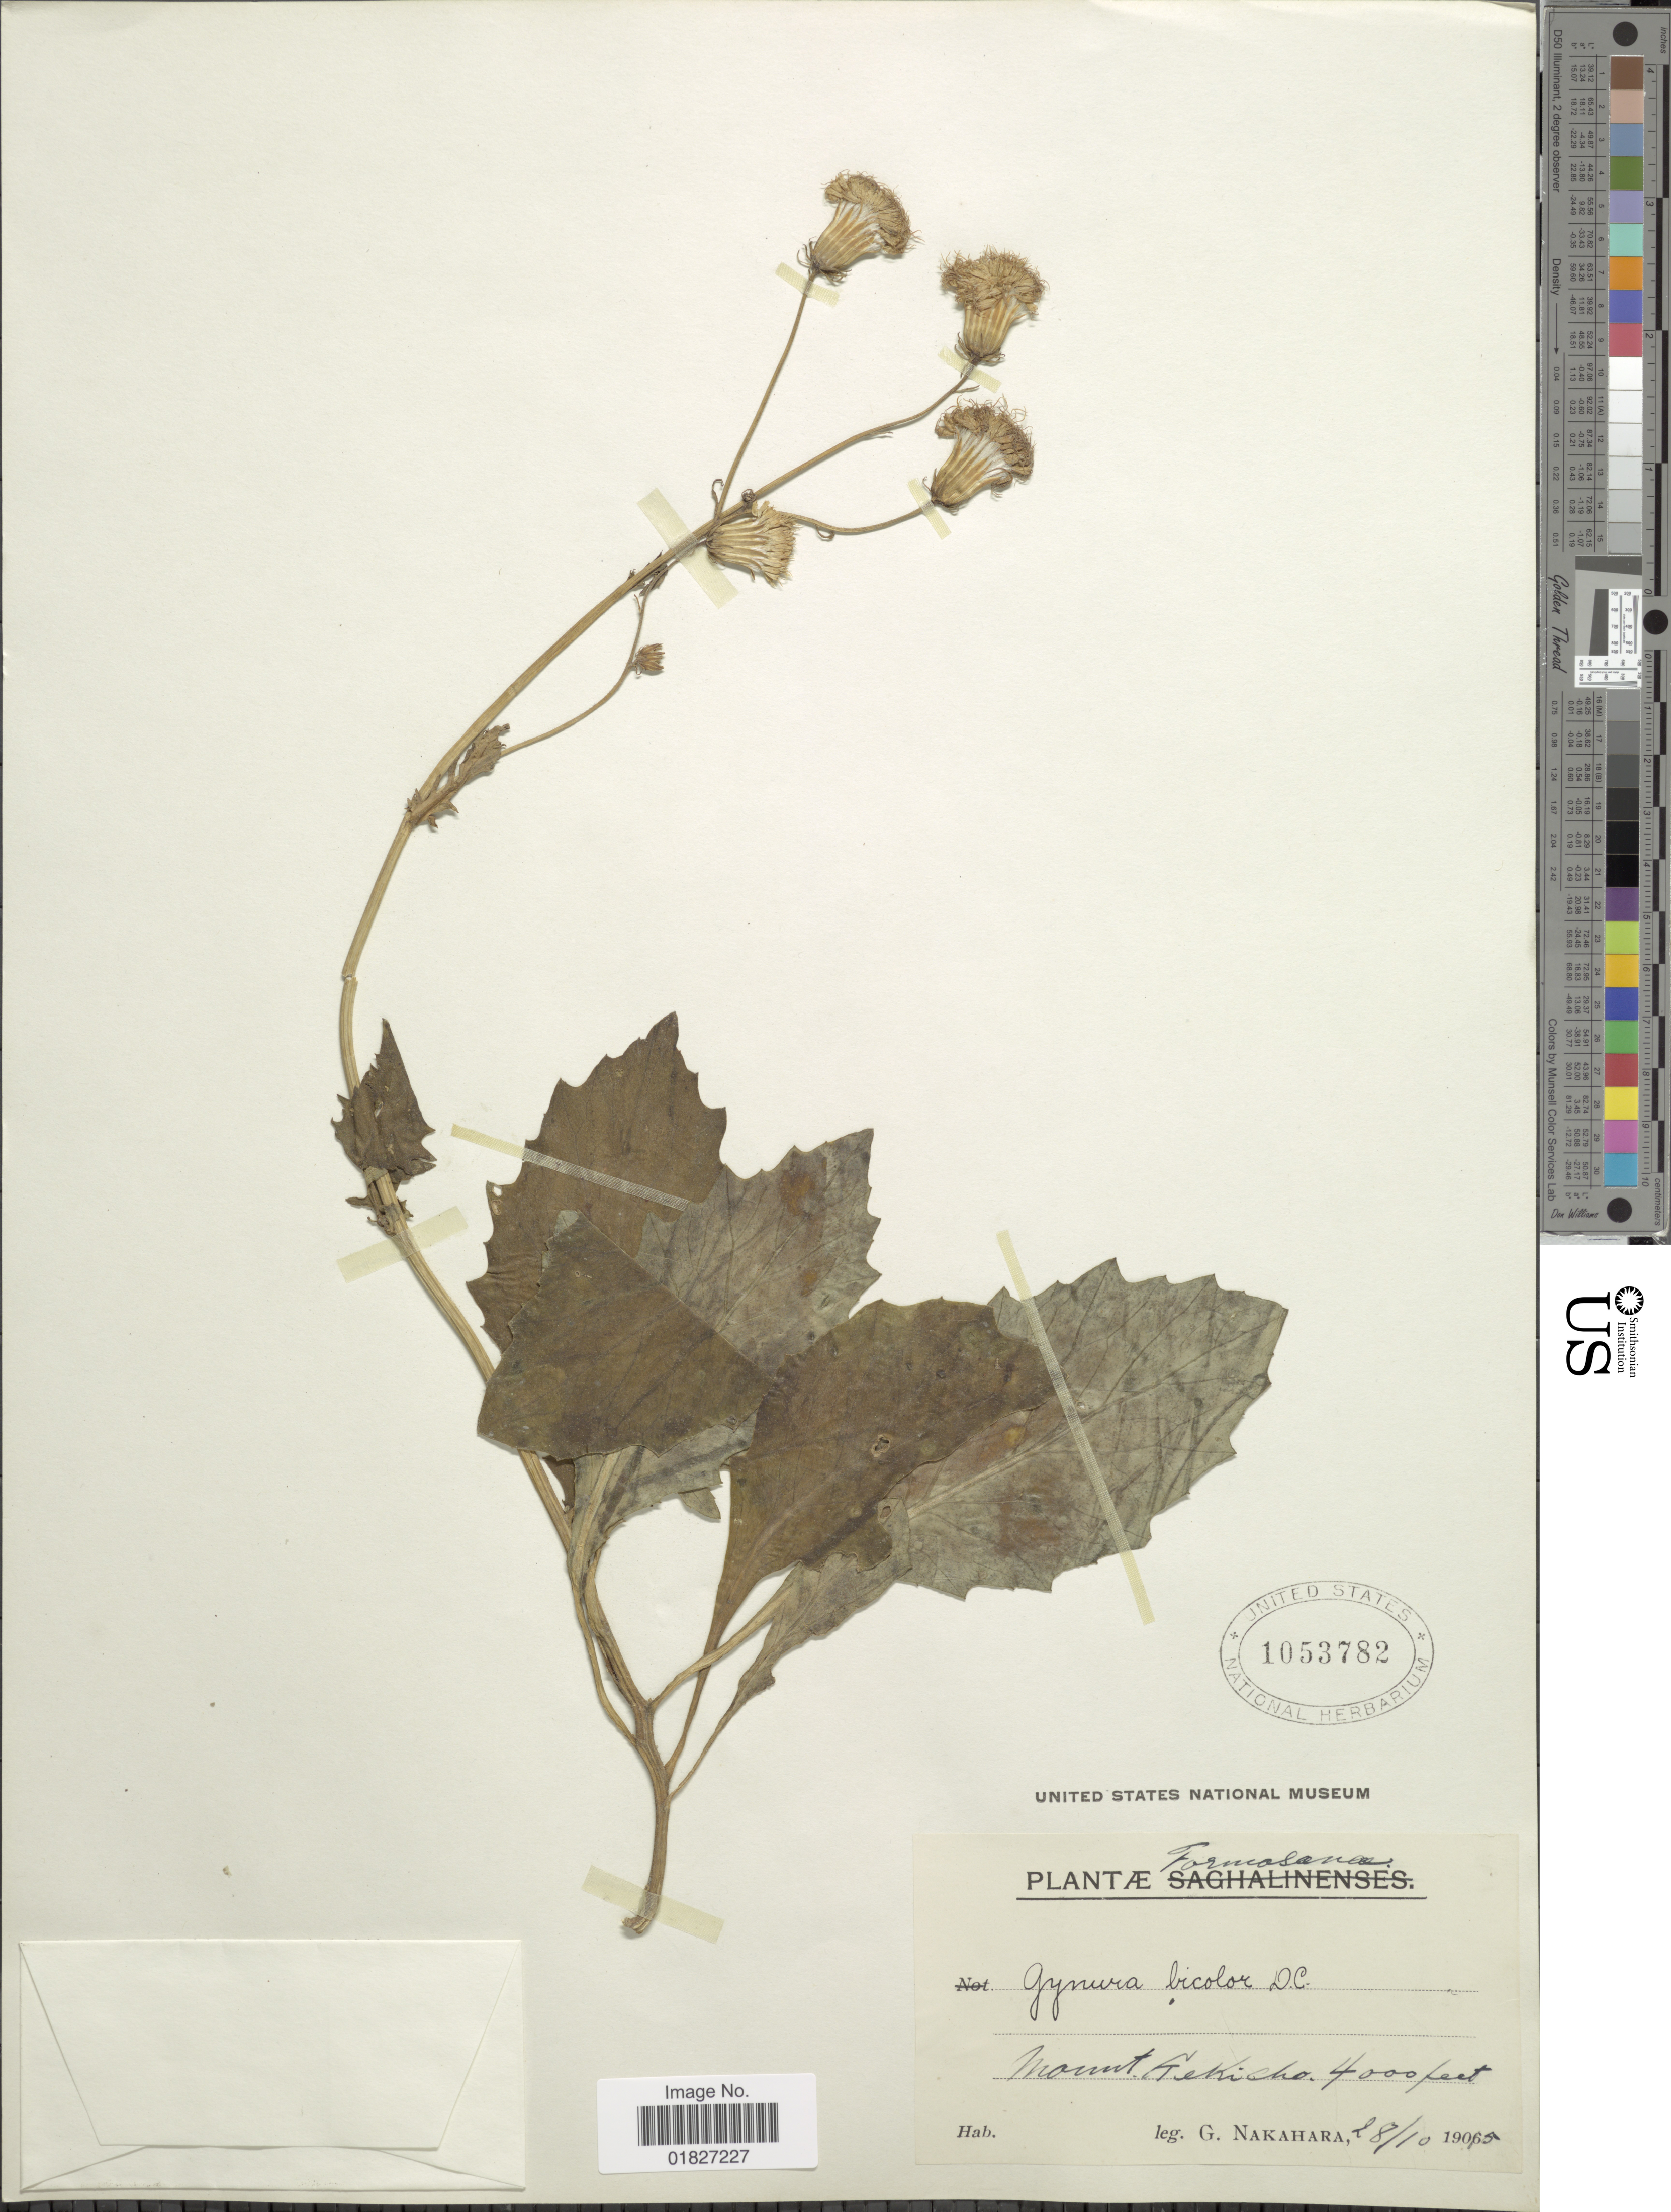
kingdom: Plantae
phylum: Tracheophyta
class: Magnoliopsida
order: Asterales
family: Asteraceae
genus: Gynura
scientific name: Gynura bicolor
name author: DC.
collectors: G. Nakahara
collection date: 1905-10-28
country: Taiwan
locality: Formosana, Mount Gekicho [interpreted]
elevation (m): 1219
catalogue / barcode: US 1053782